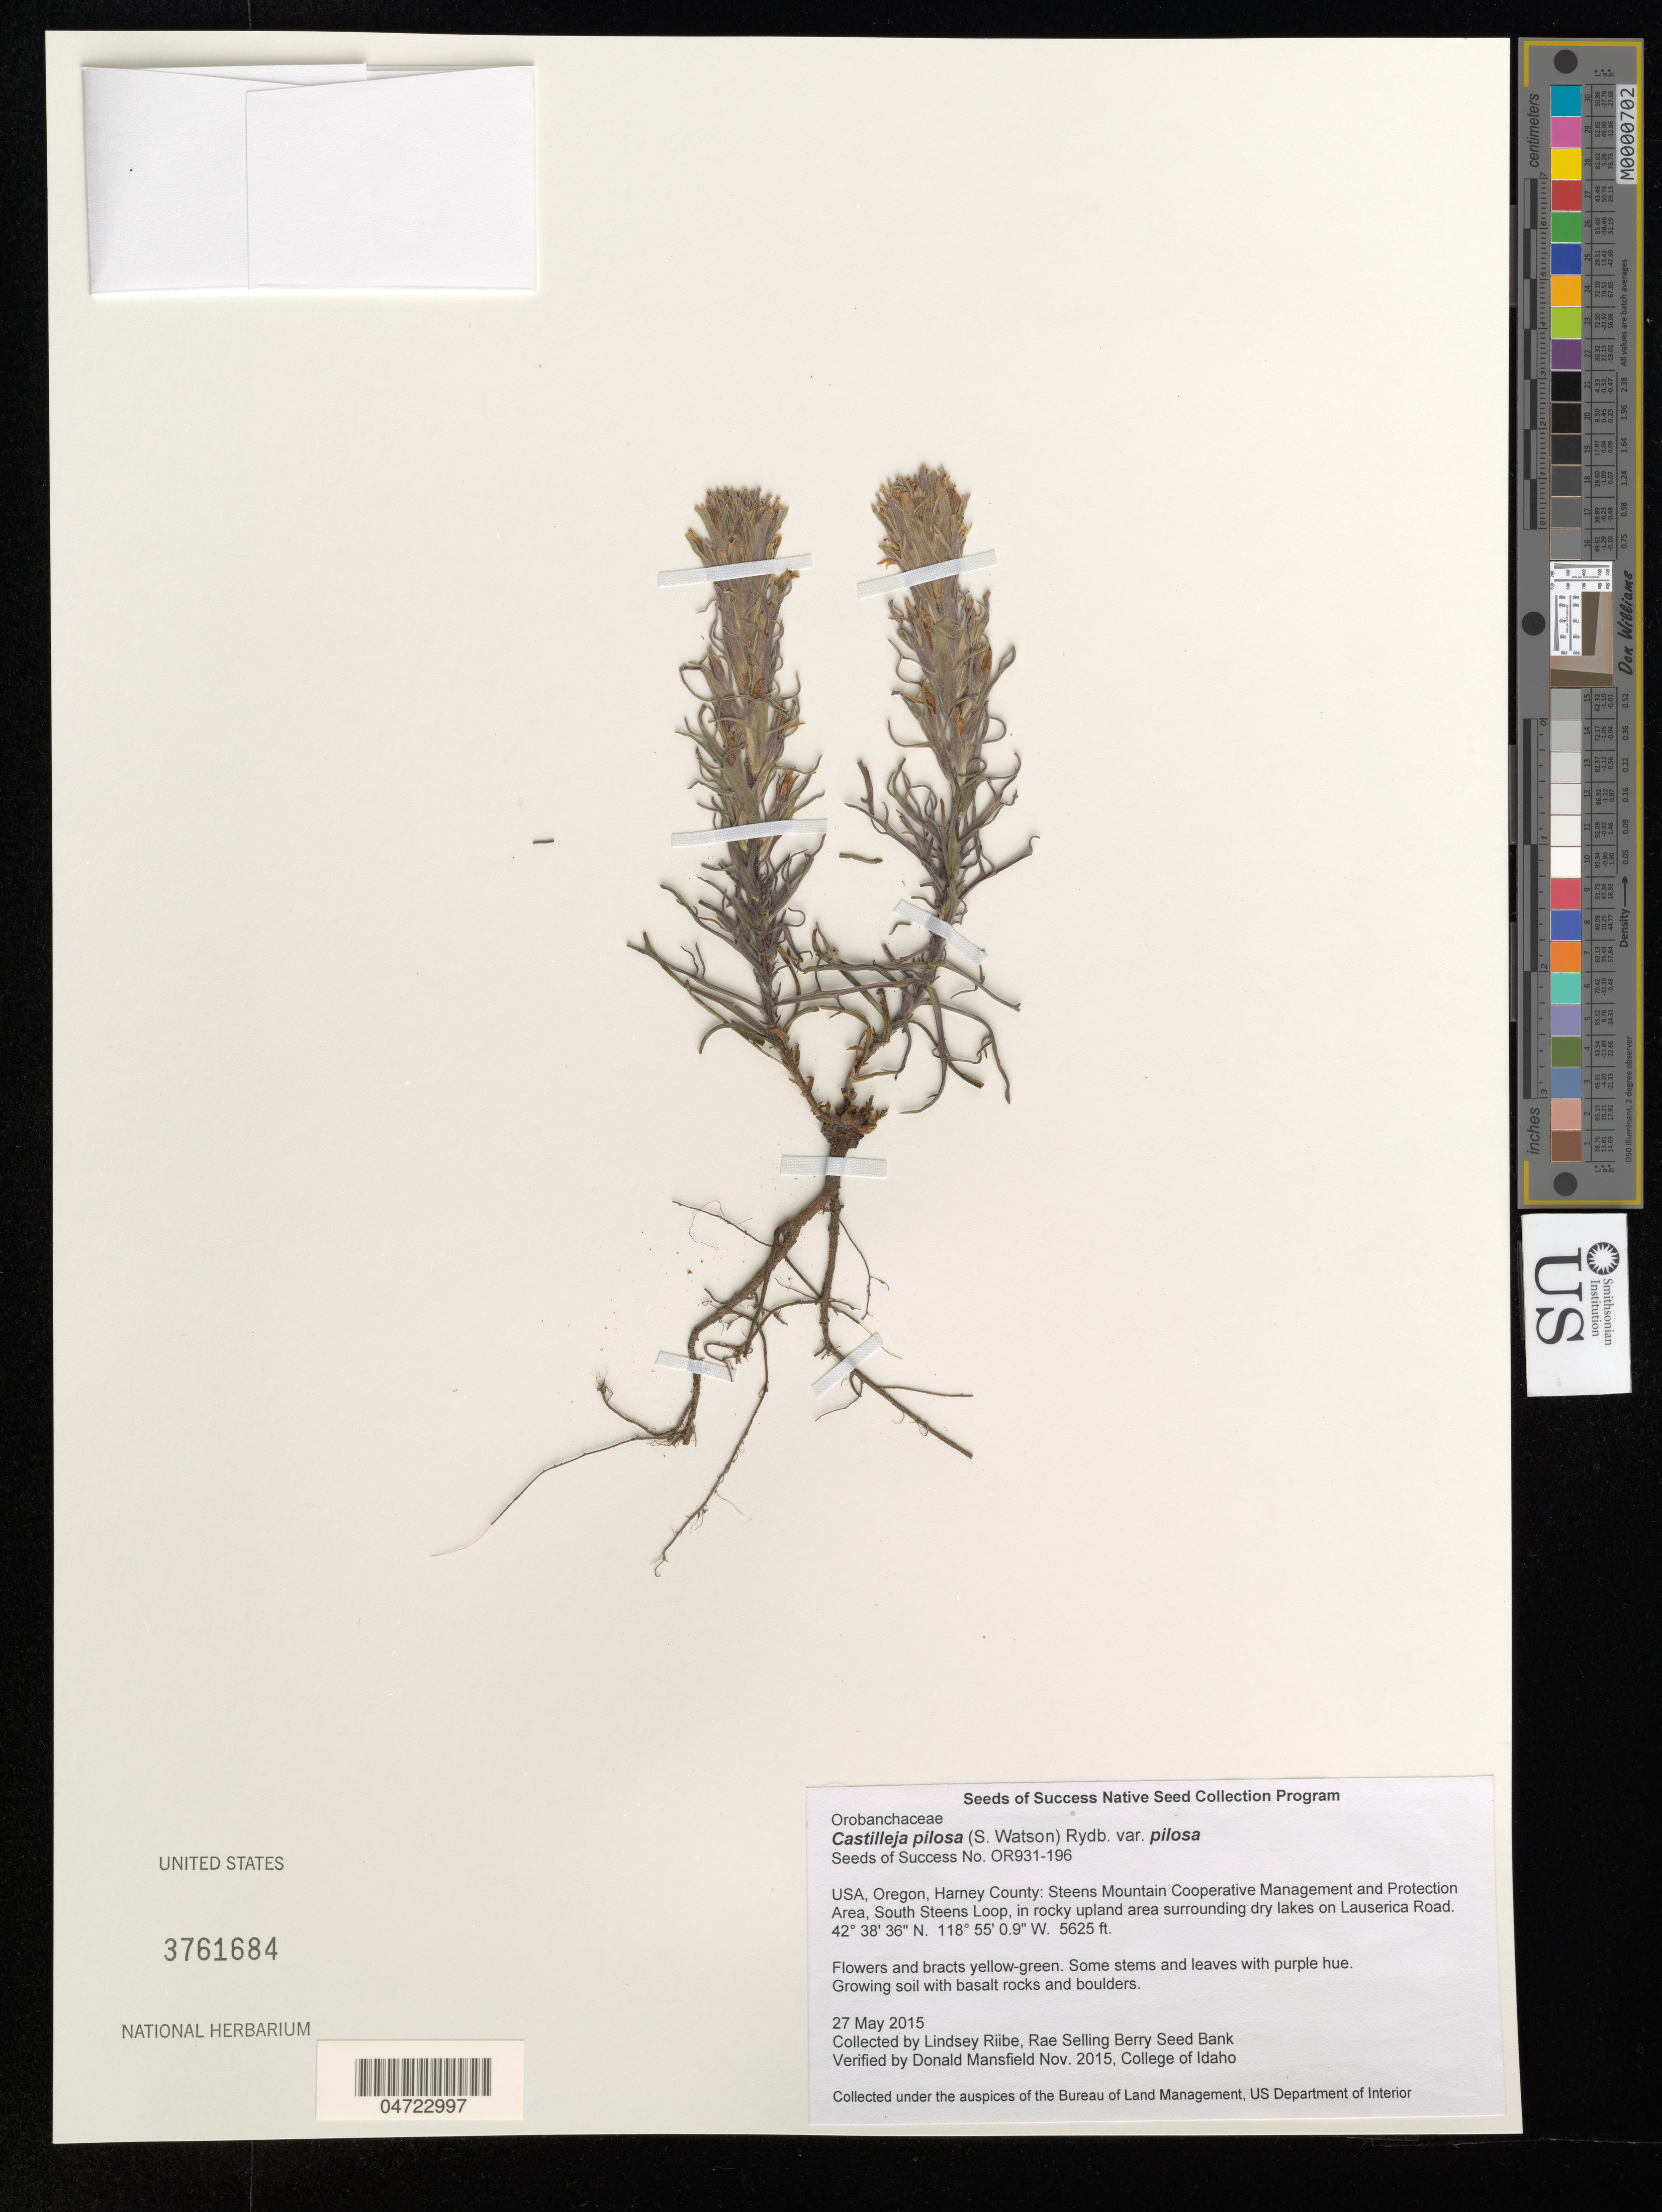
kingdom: Plantae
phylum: Tracheophyta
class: Magnoliopsida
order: Lamiales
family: Orobanchaceae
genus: Castilleja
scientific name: Castilleja pilosa var. pilosa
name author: (S. Watson) Rydb.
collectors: L. Riibe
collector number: OR931-196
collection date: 2015-05-27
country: United States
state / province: Oregon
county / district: Harney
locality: Harney County: Steens Mountain Cooperative Management and Protection Area, South Steens Loop, in rocky upland area surrounding dry lakes on Lauserica Road.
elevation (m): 1714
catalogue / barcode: US 3761684